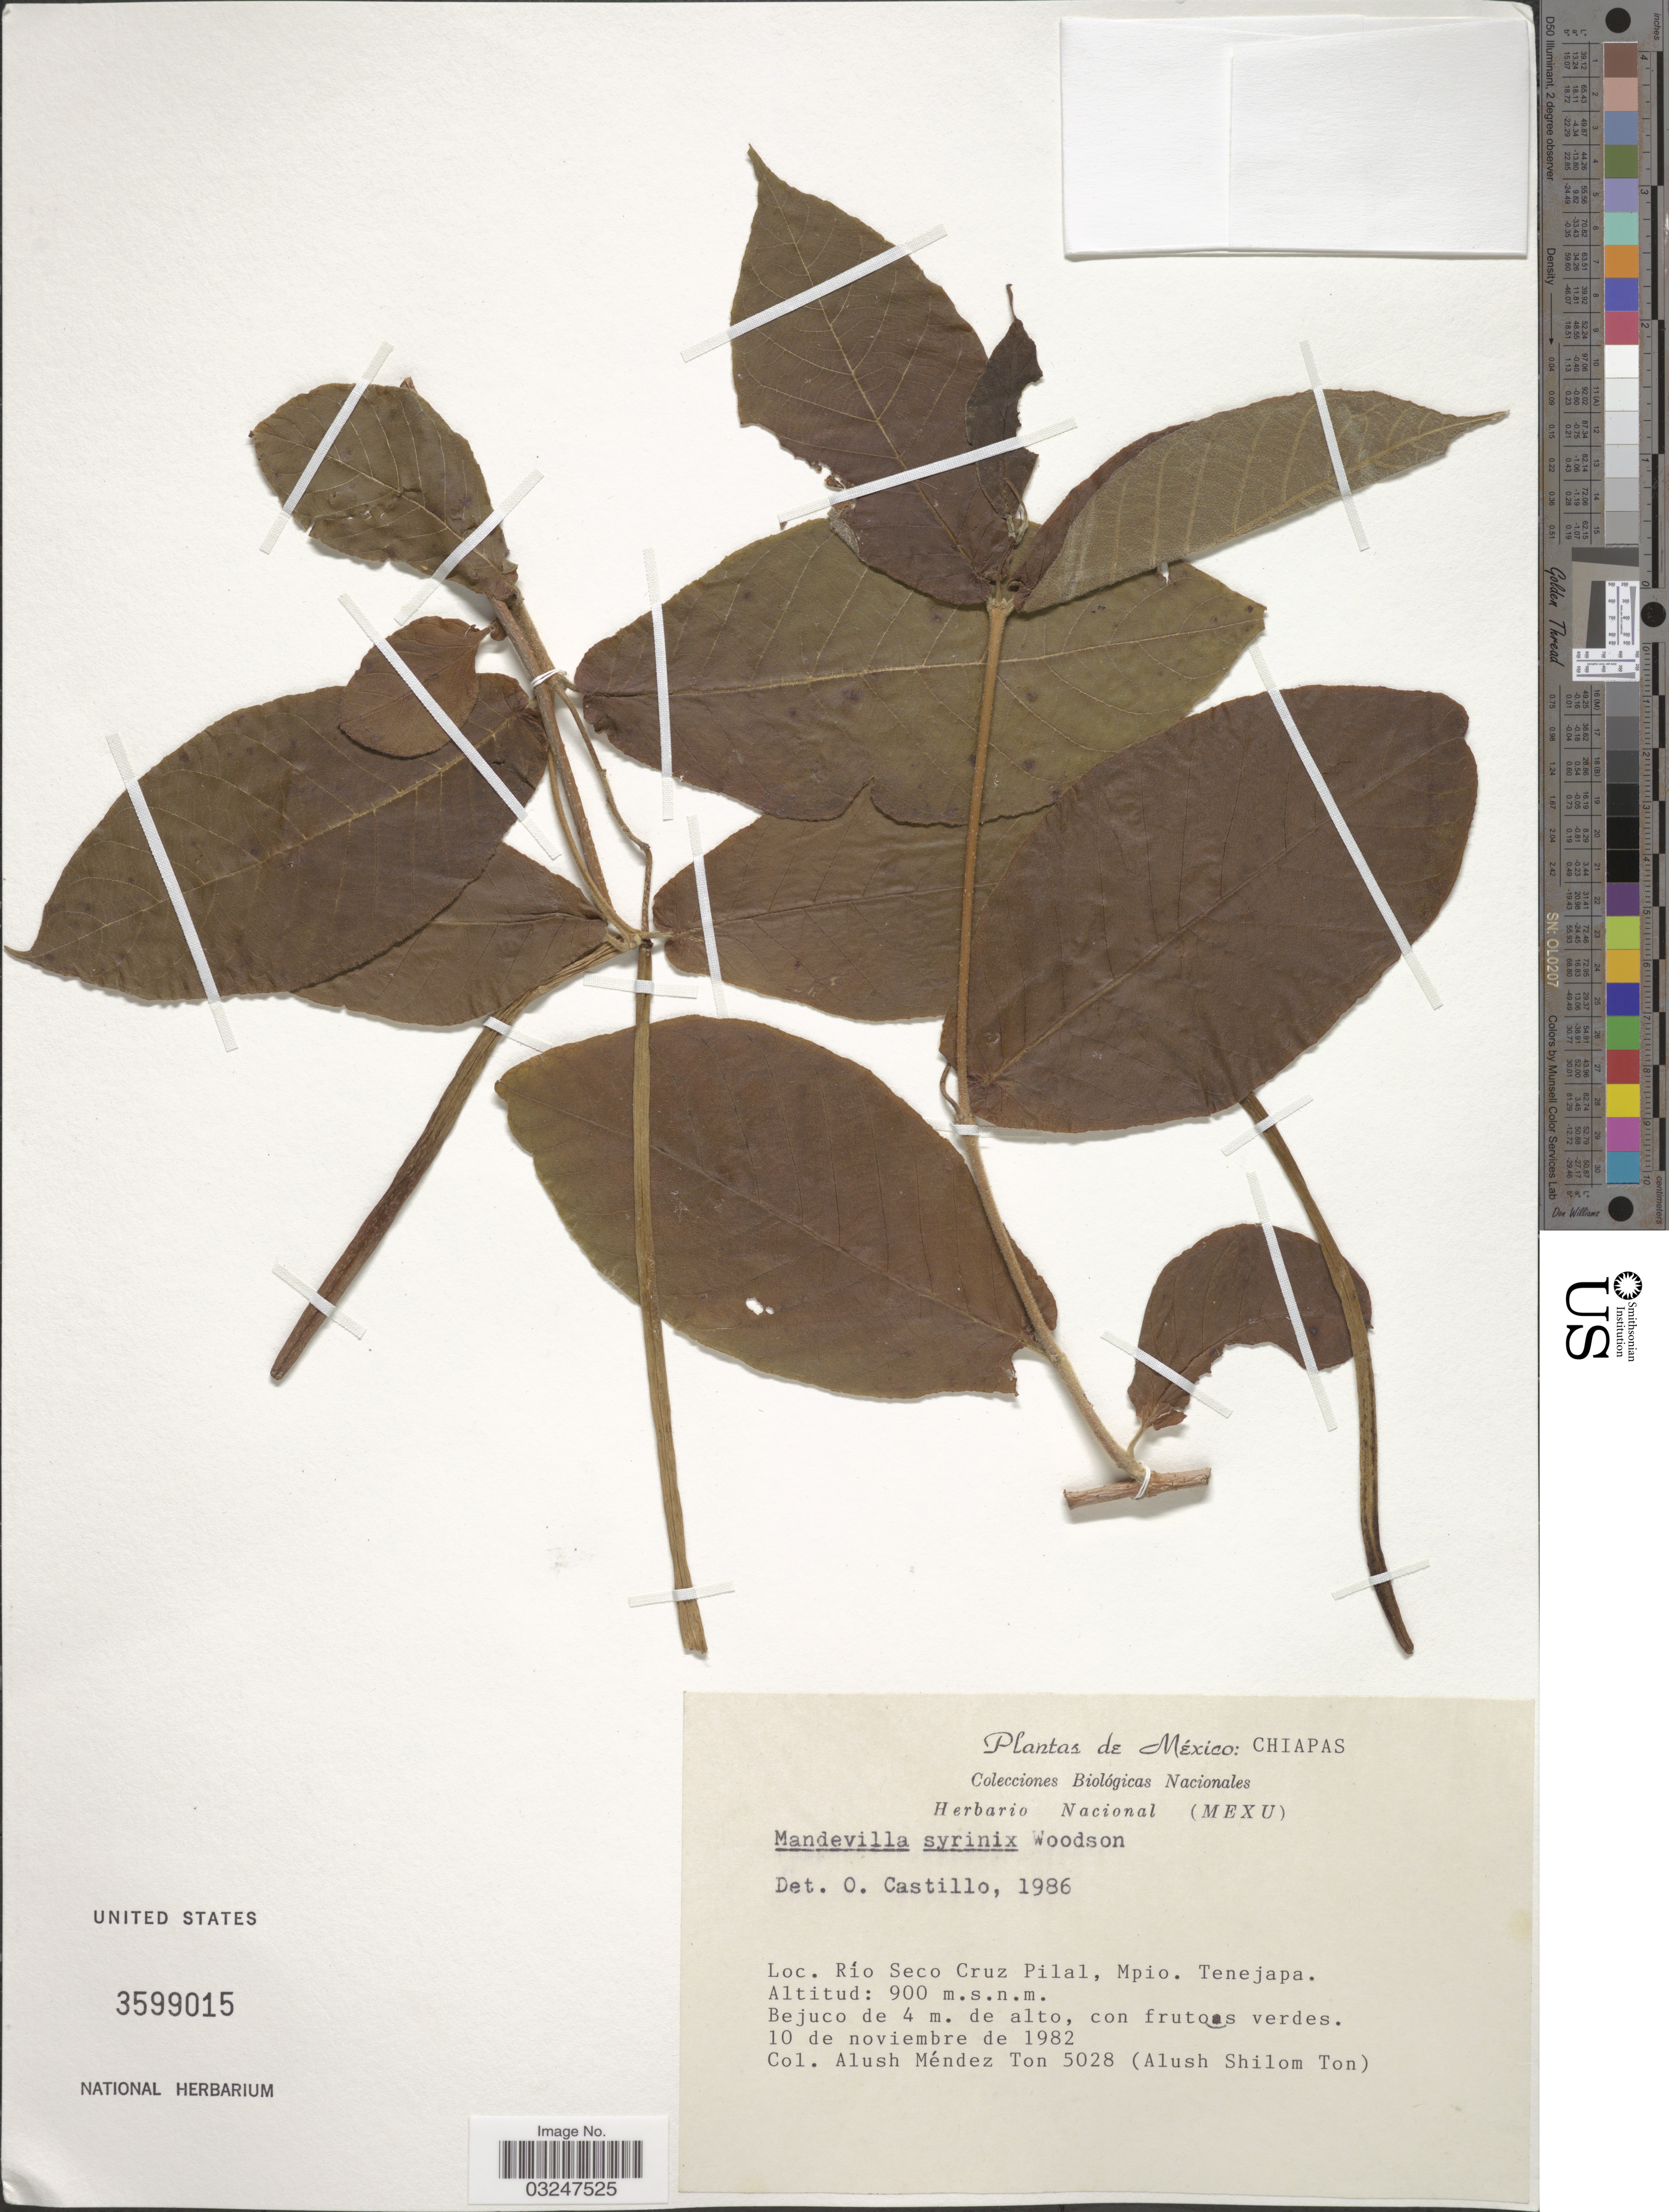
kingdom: Plantae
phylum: Tracheophyta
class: Magnoliopsida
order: Gentianales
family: Apocynaceae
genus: Mandevilla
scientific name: Mandevilla syrinx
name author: Woodson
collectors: A. M. Ton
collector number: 5028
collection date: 1982-11-10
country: Mexico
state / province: Chiapas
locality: Río Seco Cruz Pilal, Mpio. Tenejapa.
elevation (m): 900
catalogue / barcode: US 3599015